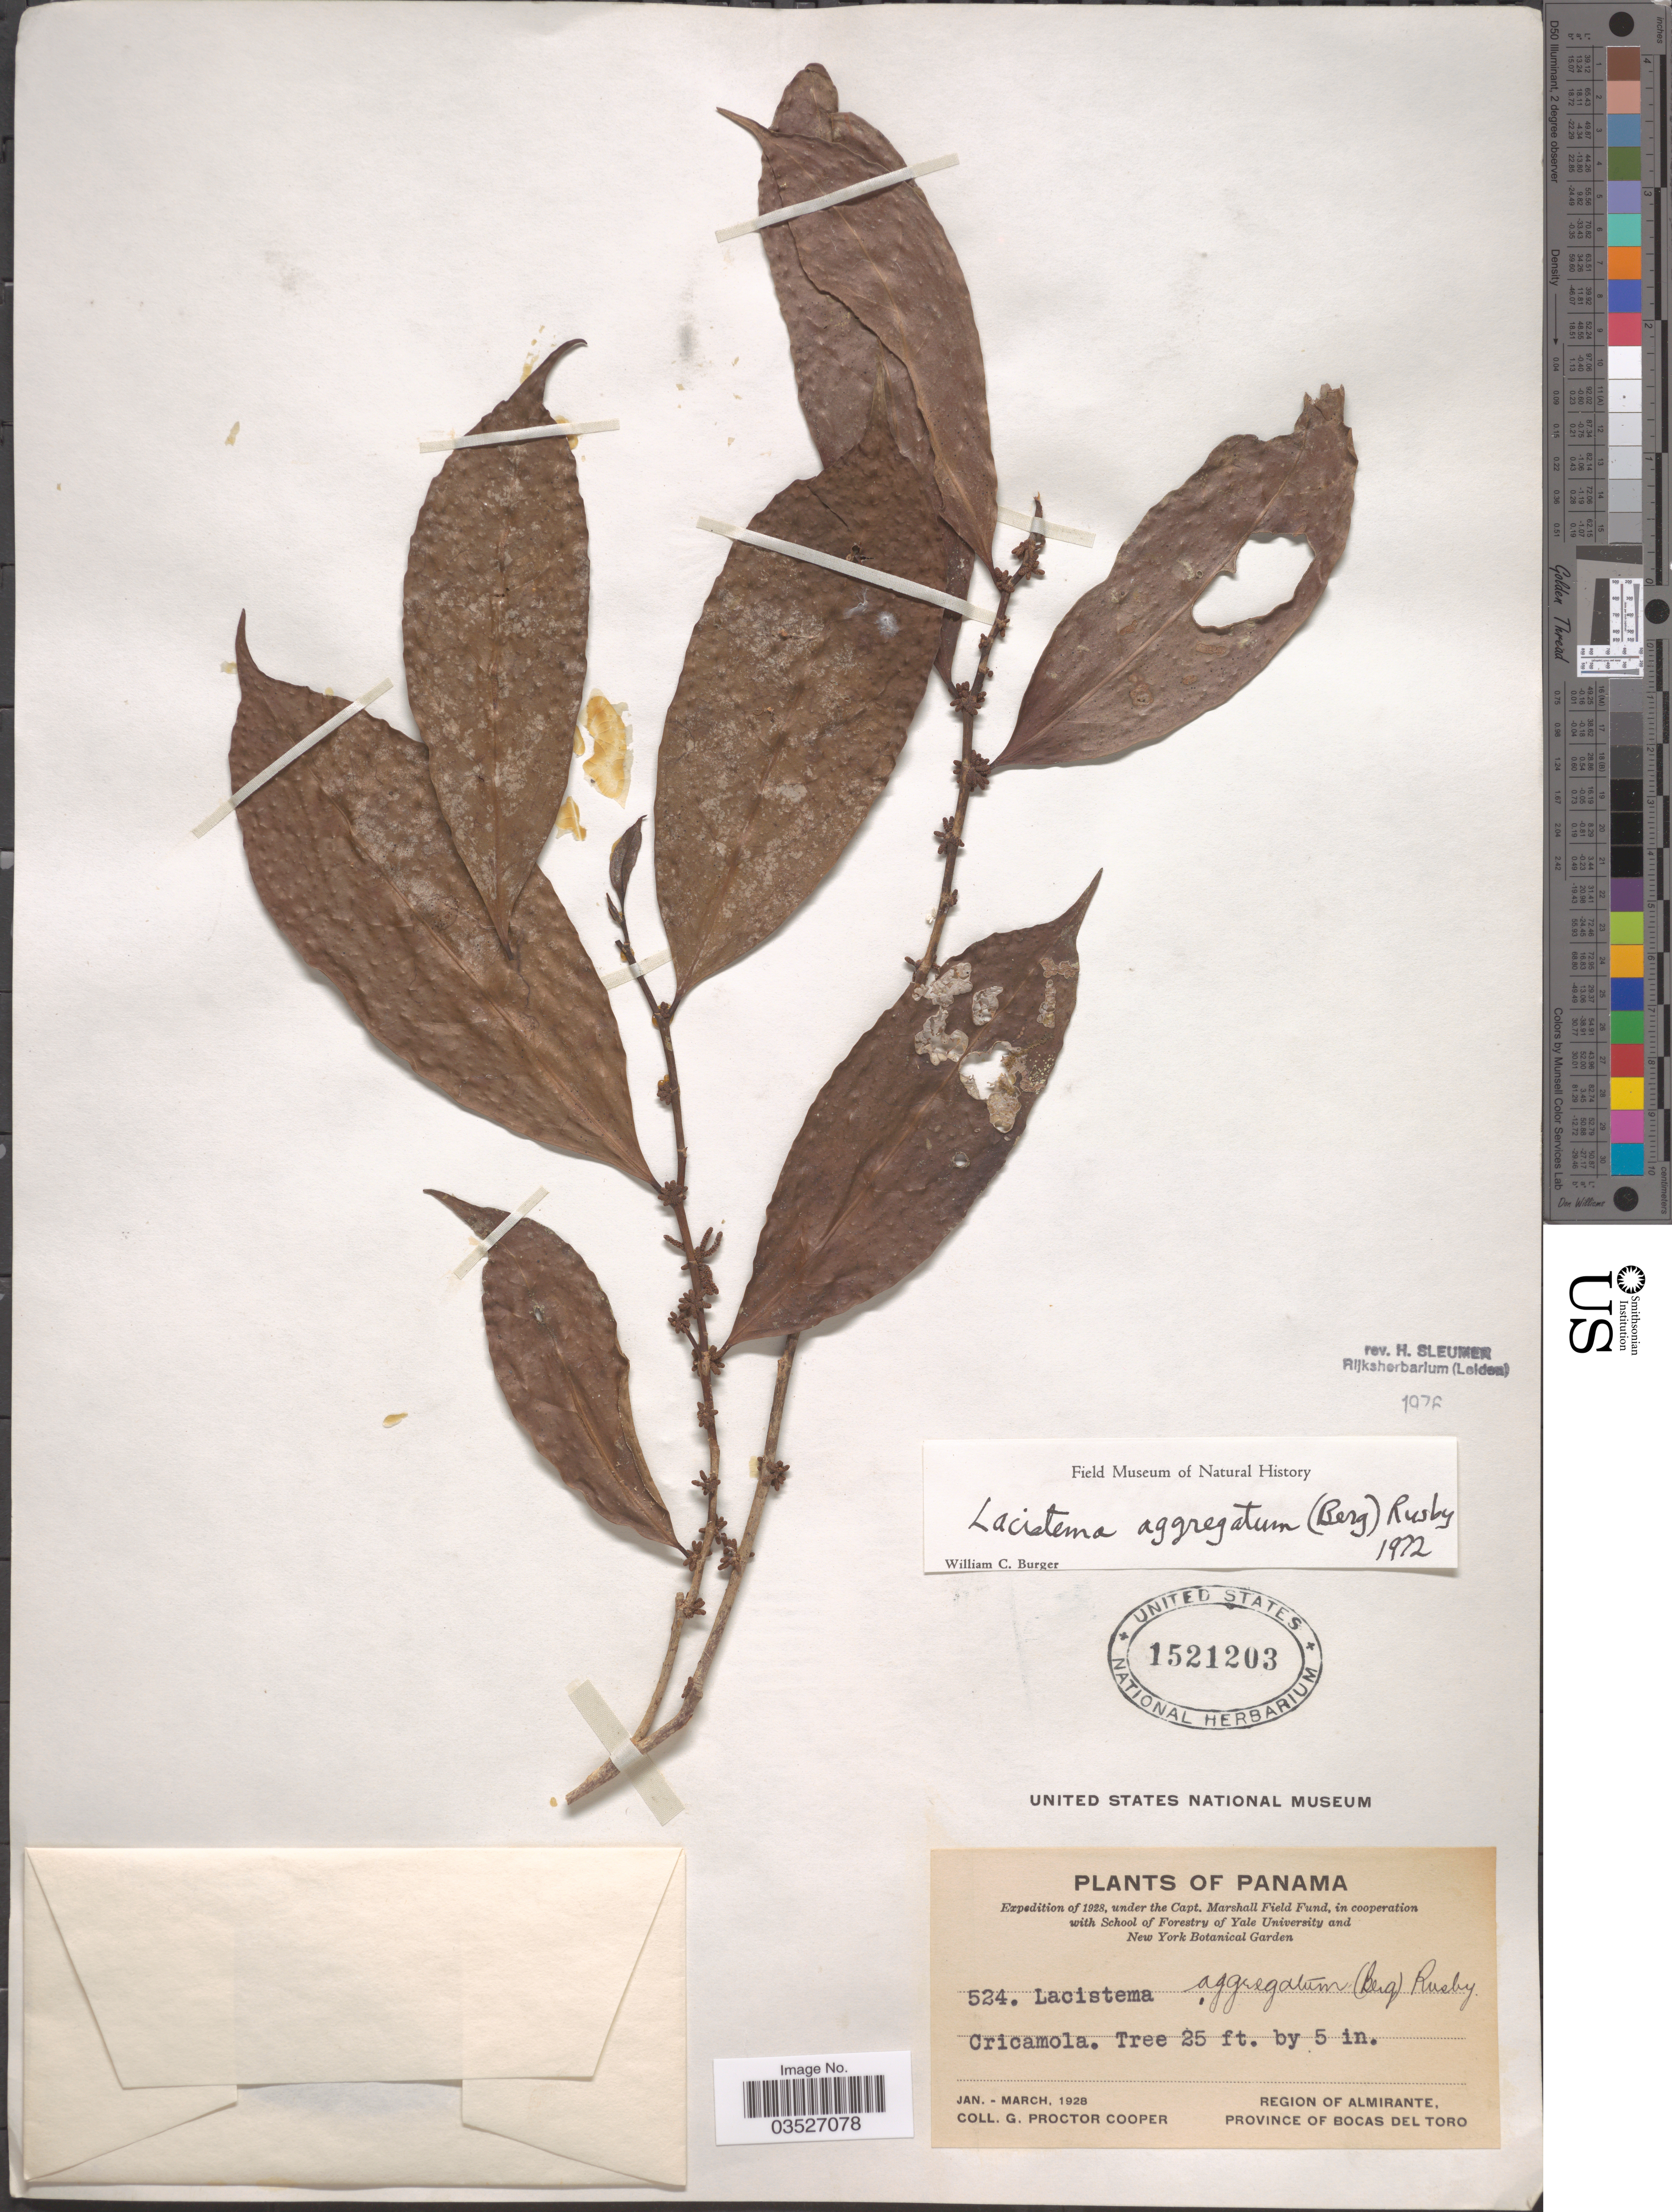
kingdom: Plantae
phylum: Tracheophyta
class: Magnoliopsida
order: Malpighiales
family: Lacistemataceae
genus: Lacistema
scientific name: Lacistema aggregatum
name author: (P.J. Bergius) Rusby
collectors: G. Cooper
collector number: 524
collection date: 1928-01/1928-03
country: Panama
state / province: Bocas del Toro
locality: Cricamola. Region of Almirante.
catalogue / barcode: US 1521203